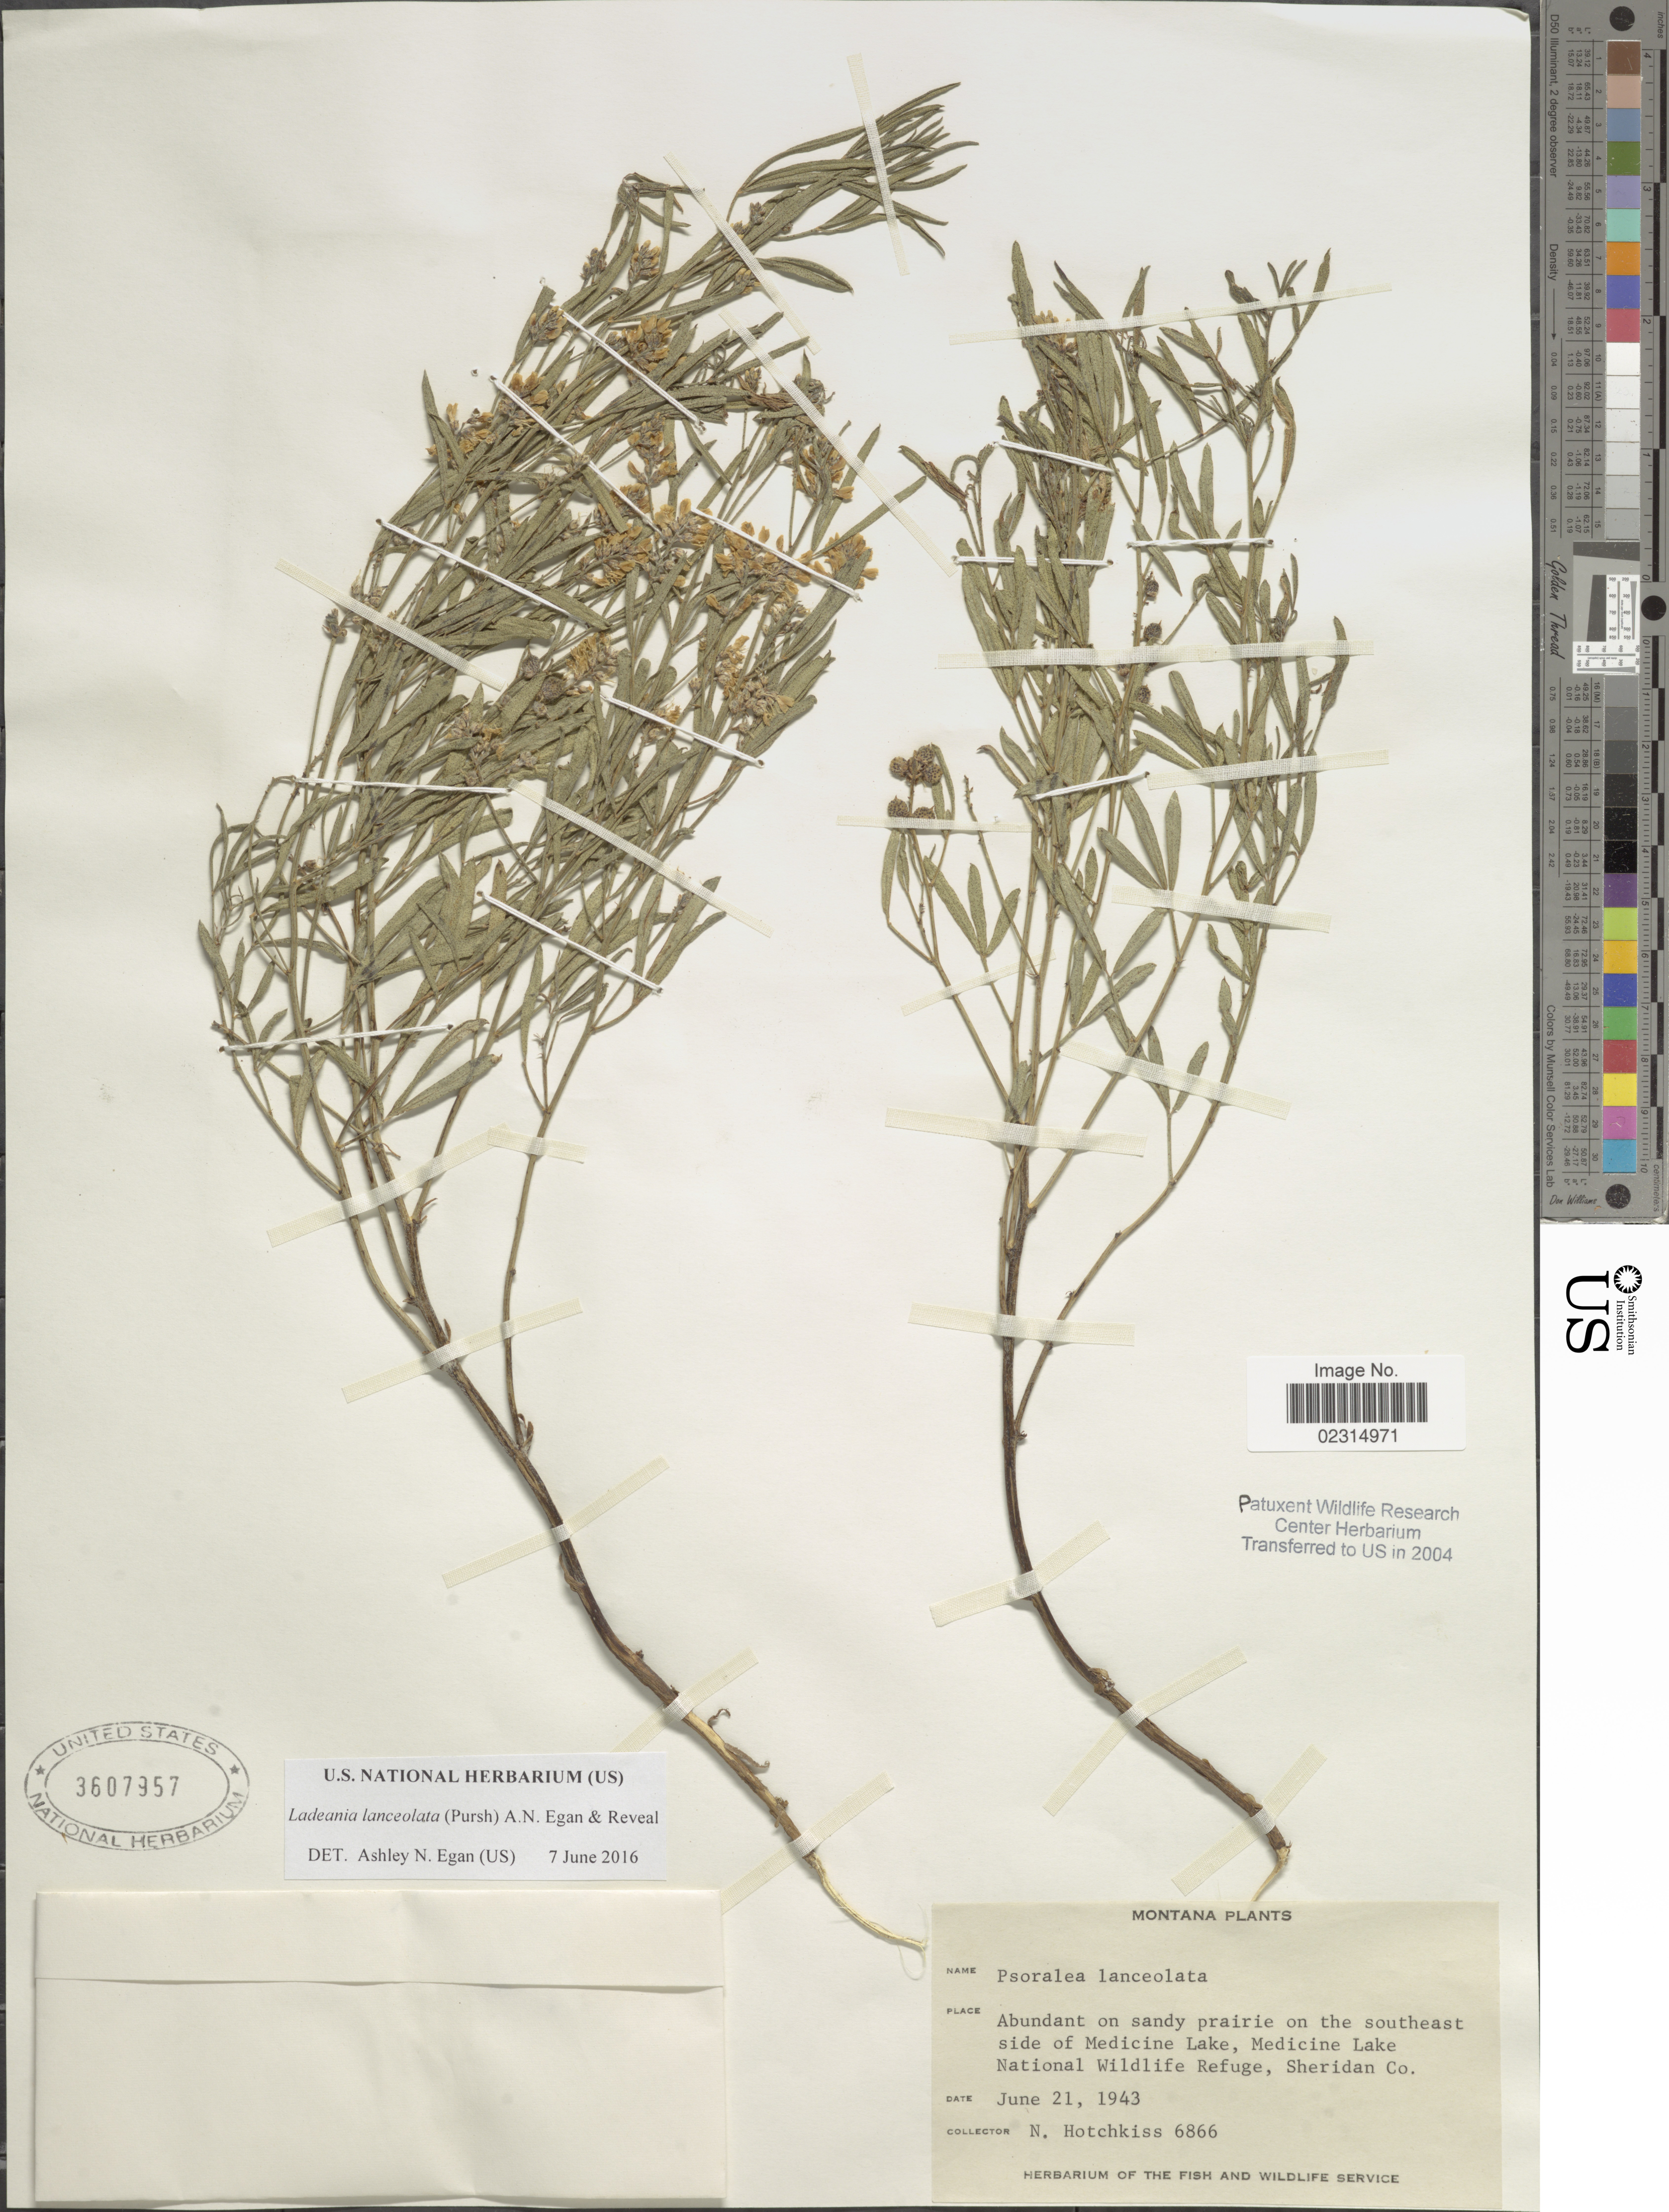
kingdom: Plantae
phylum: Tracheophyta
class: Magnoliopsida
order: Fabales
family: Fabaceae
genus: Ladeania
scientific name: Ladeania lanceolata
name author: (Pursh) A.N. Egan & Reveal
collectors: N. Hotchkiss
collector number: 6866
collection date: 1943-06-21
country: United States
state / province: Montana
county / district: Sheridan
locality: Abundant on sandy prairie on the southeast side of Medicine Lake, National Wildlife Refuge.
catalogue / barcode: US 3607957